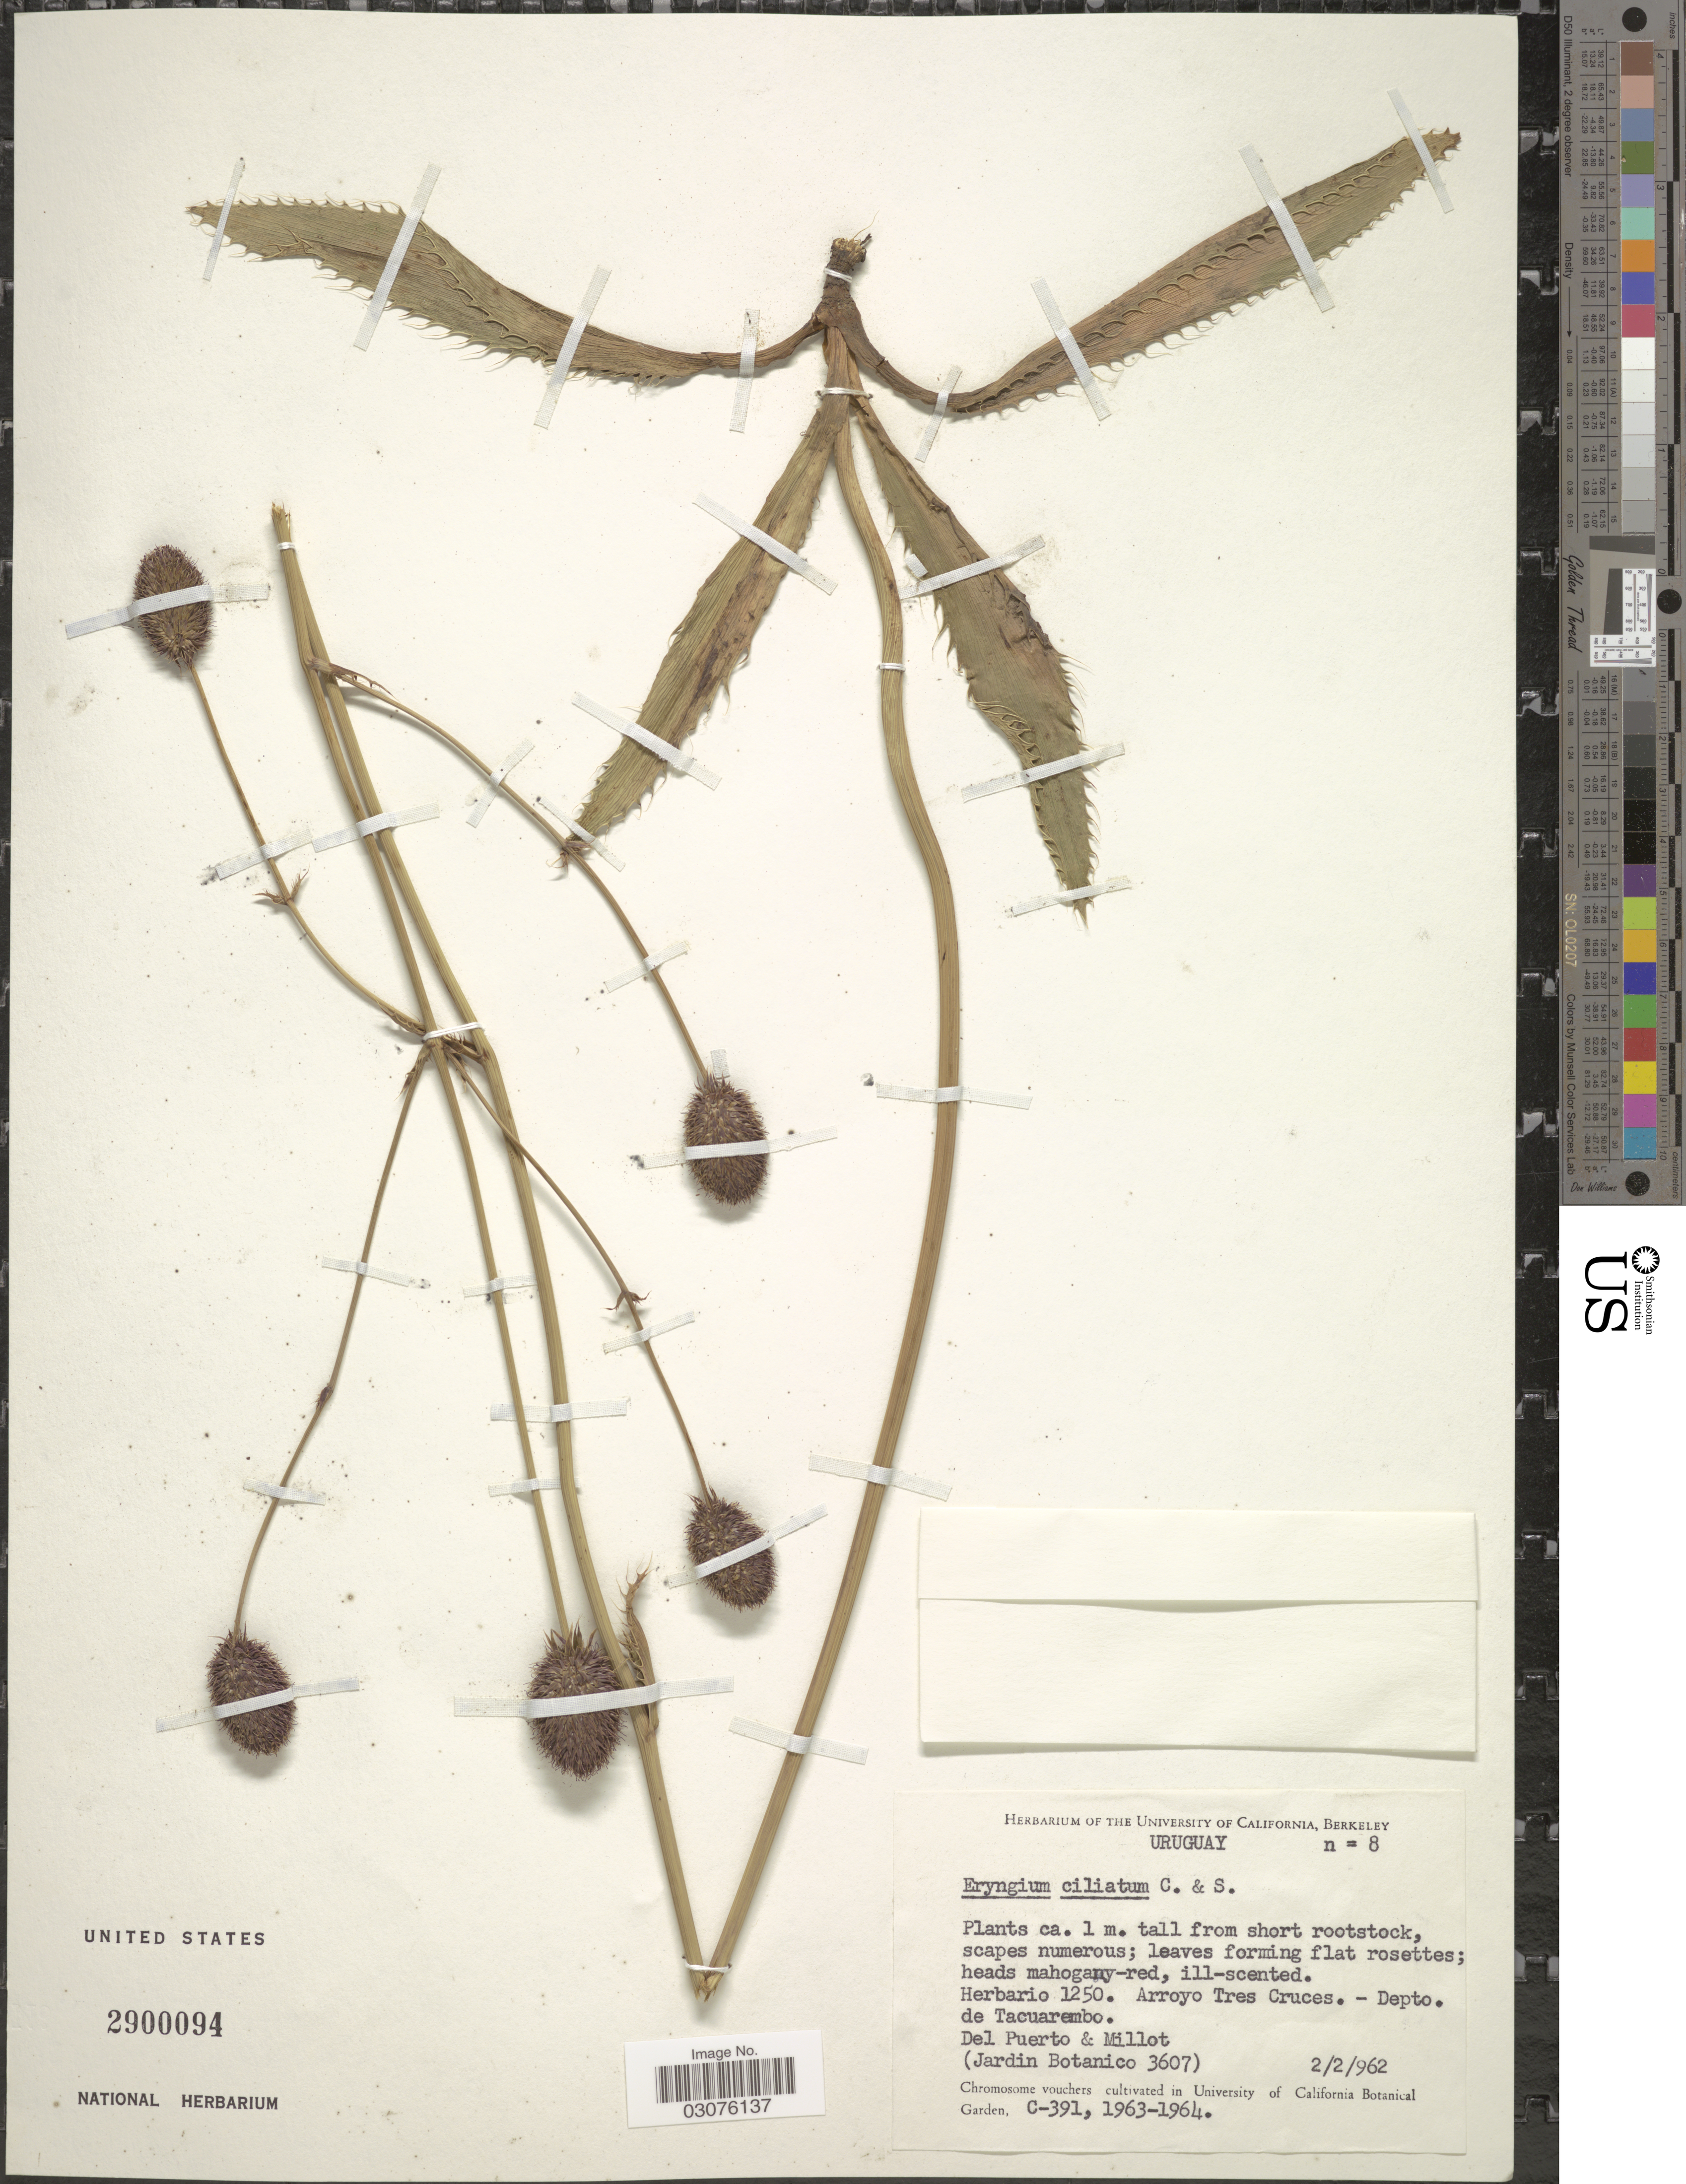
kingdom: Plantae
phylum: Tracheophyta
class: Magnoliopsida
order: Apiales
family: Apiaceae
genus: Eryngium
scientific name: Eryngium ciliatum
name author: Cham. & Schltdl.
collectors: Del Puerto & -. Millot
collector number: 3607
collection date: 1962-02-02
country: Uruguay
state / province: Tacuarembó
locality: Arroyo Tres Cruces - Depto. de Tacuarembo.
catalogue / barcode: US 2900094